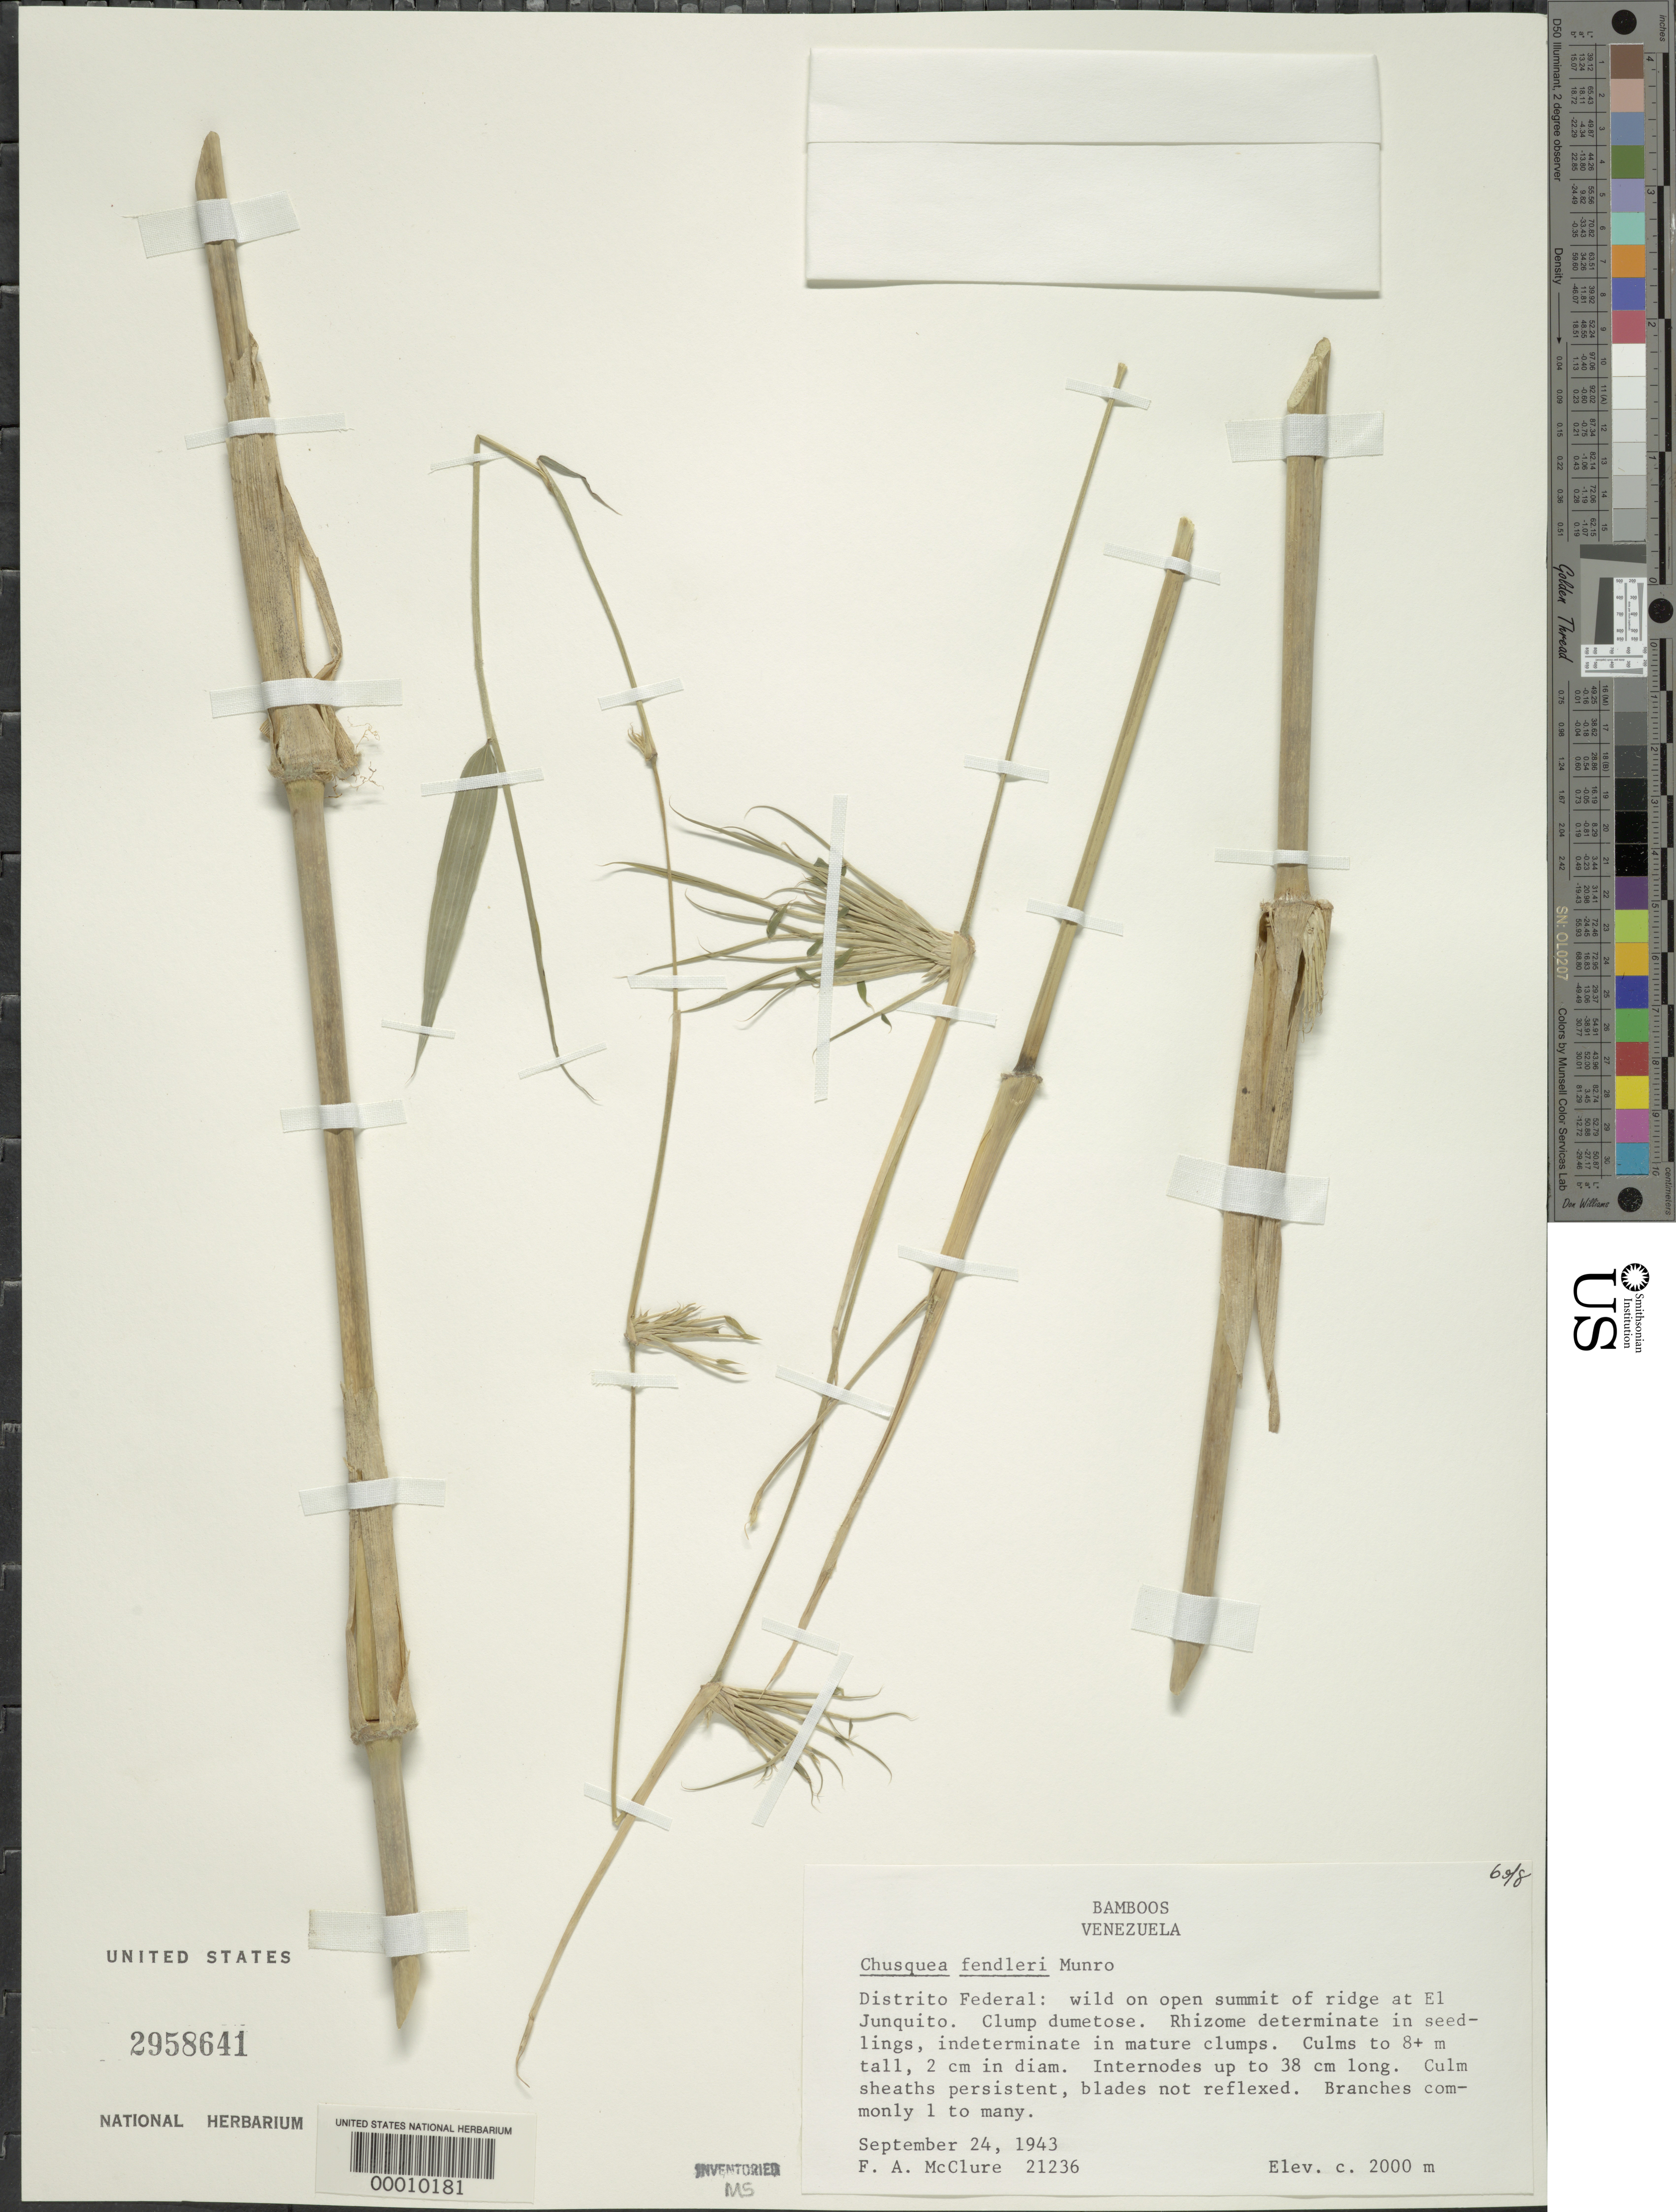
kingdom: Plantae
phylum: Tracheophyta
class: Liliopsida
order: Poales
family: Poaceae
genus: Chusquea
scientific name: Chusquea fendleri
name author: Munro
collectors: F. A. McClure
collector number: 21236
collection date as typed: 24 Sep 1943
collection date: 1943-09-24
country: Venezuela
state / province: Distrito Federal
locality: El junquito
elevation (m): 2000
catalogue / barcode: US 2958641